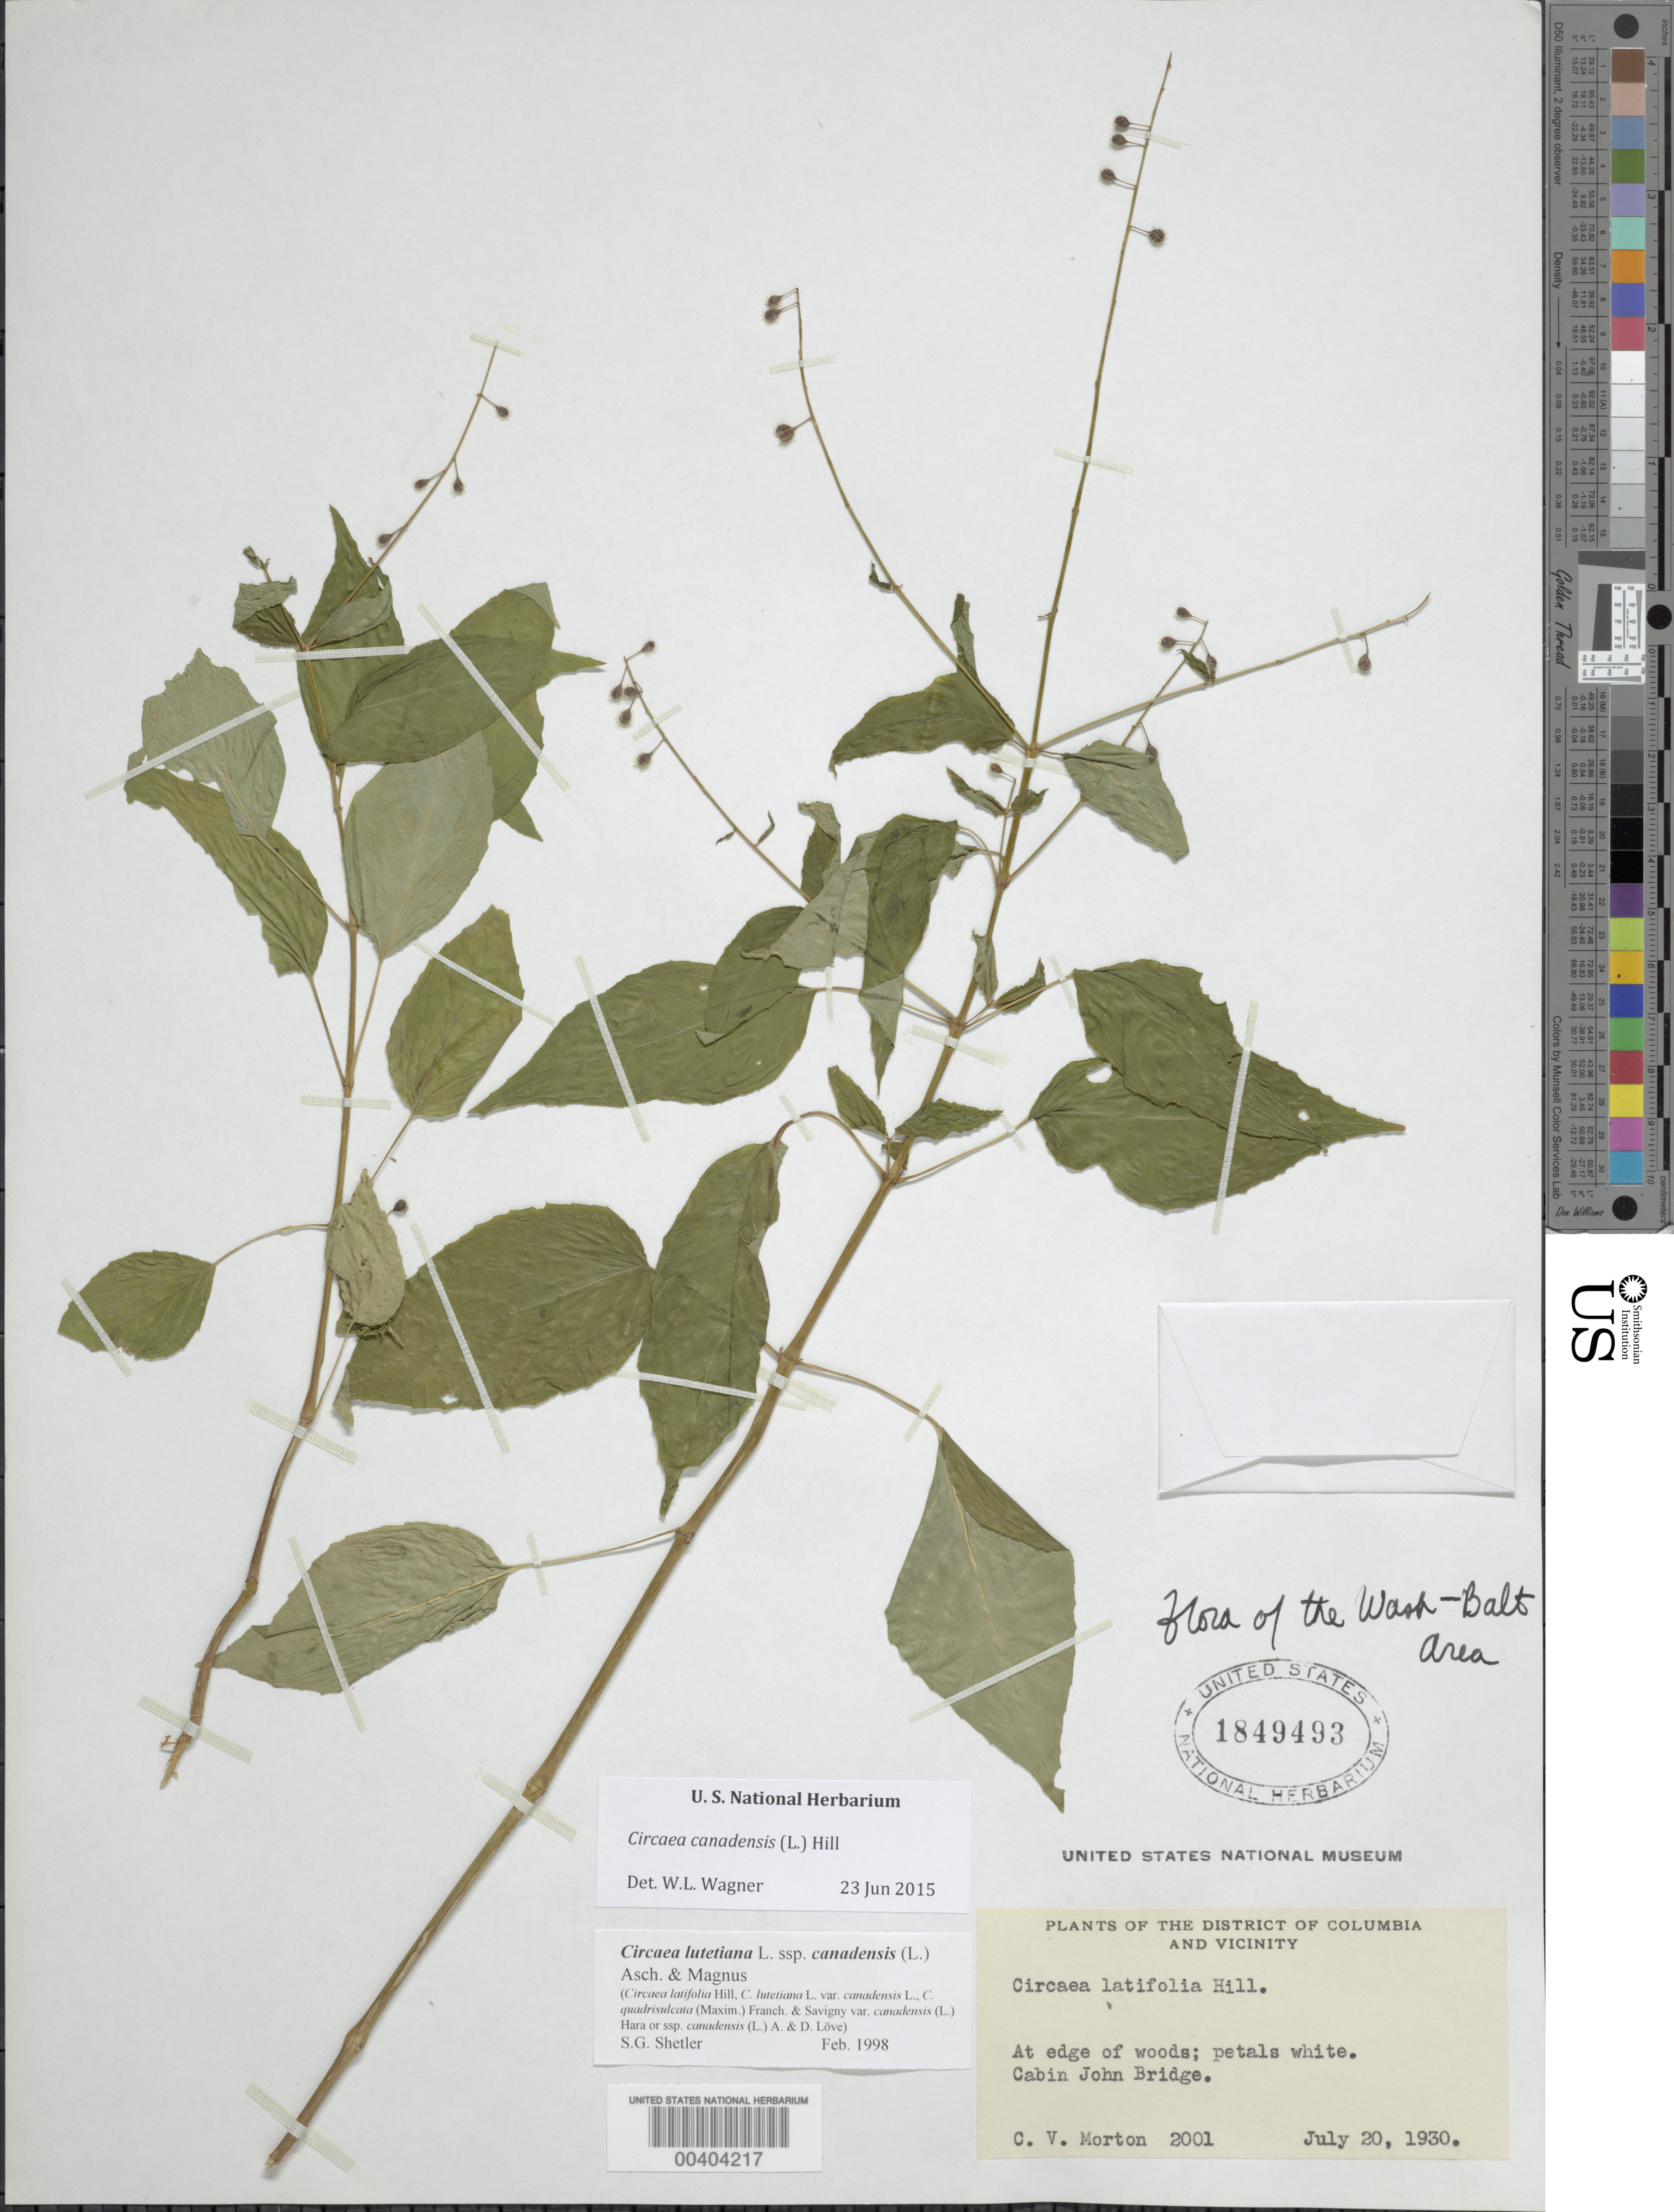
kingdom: Plantae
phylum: Tracheophyta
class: Magnoliopsida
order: Myrtales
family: Onagraceae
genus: Circaea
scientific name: Circaea canadensis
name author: (L.) Hill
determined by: Wagner, W. L., (BOT), Smithsonian Institution - National Museum of Natural History (UNITED STATES)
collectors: C. V. Morton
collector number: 2001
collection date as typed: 20 Jul 1930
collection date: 1930-07-20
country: United States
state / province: Maryland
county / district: Montgomery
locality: Cabin John Bridge C. & O. Canal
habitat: At edge of woods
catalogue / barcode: US 1849493